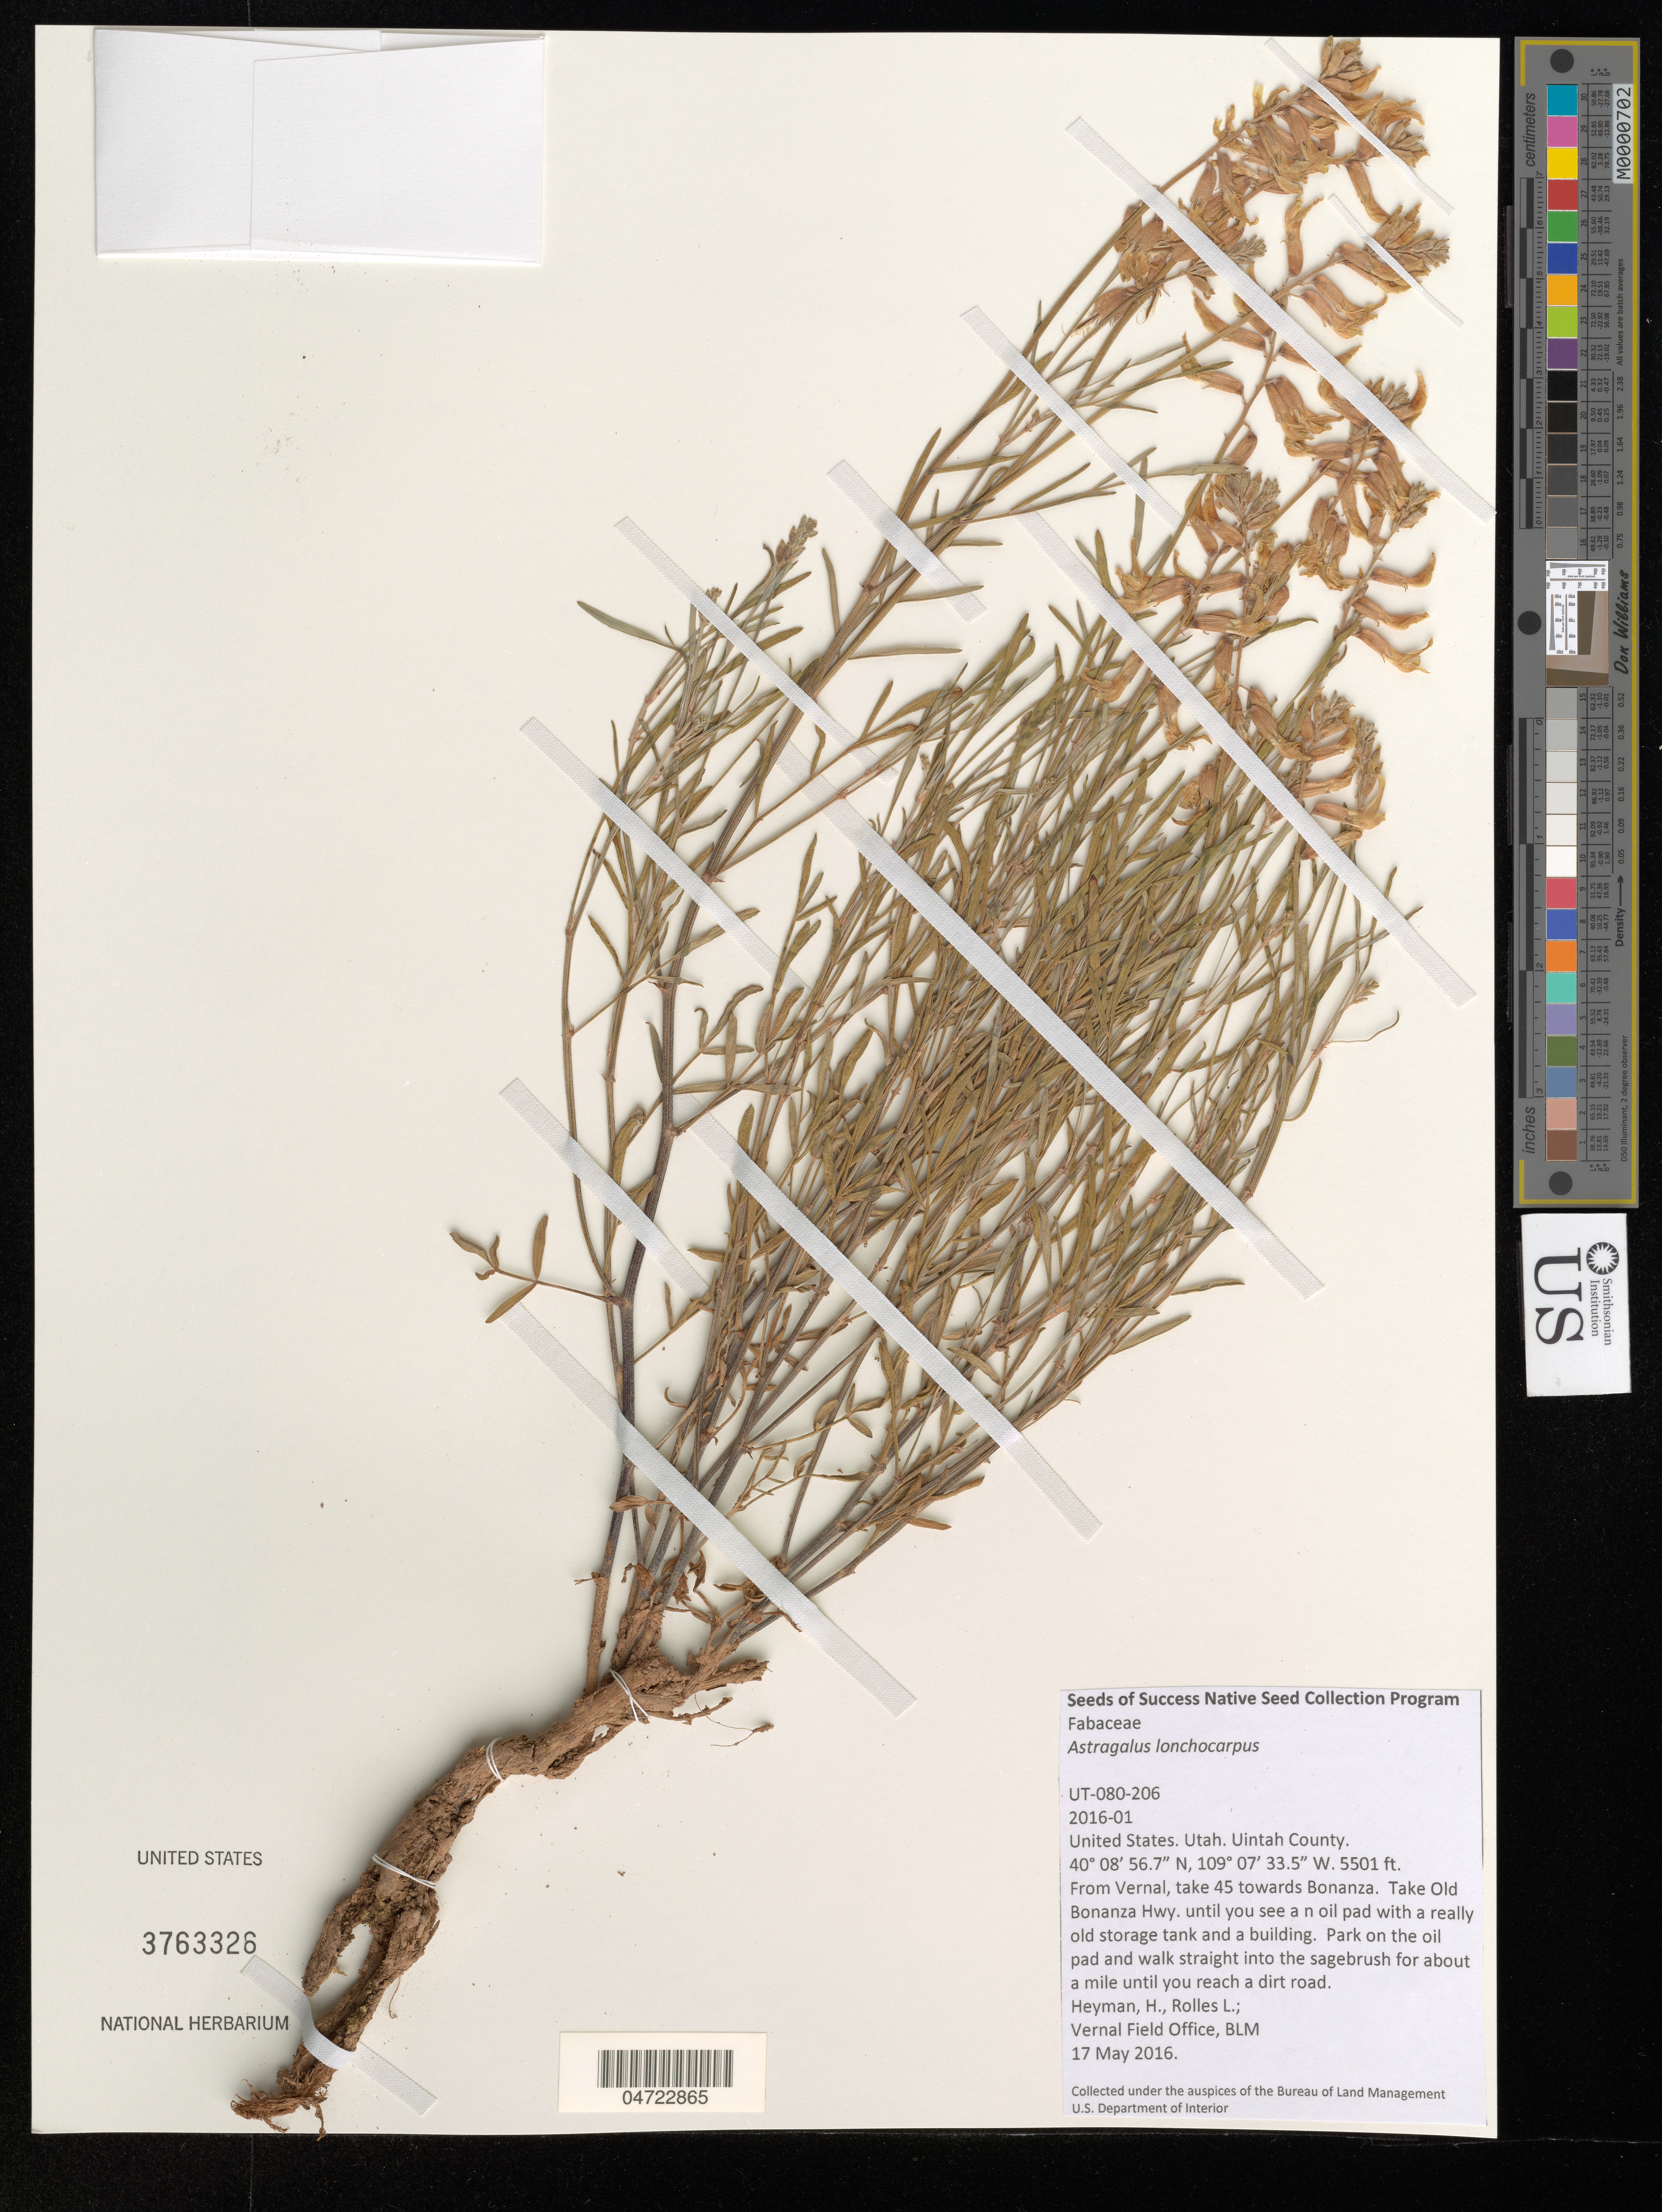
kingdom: Plantae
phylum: Tracheophyta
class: Magnoliopsida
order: Fabales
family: Fabaceae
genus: Astragalus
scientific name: Astragalus lonchocarpus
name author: Torr.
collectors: H. Heyman & L. Rolles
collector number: UT-080-206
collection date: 2016-05-17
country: United States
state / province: Utah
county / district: Uintah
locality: Uintah County. From Vernal, take 45 towards Bonanza. Take Old Bonanza Hwy.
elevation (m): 1677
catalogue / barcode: US 3763326